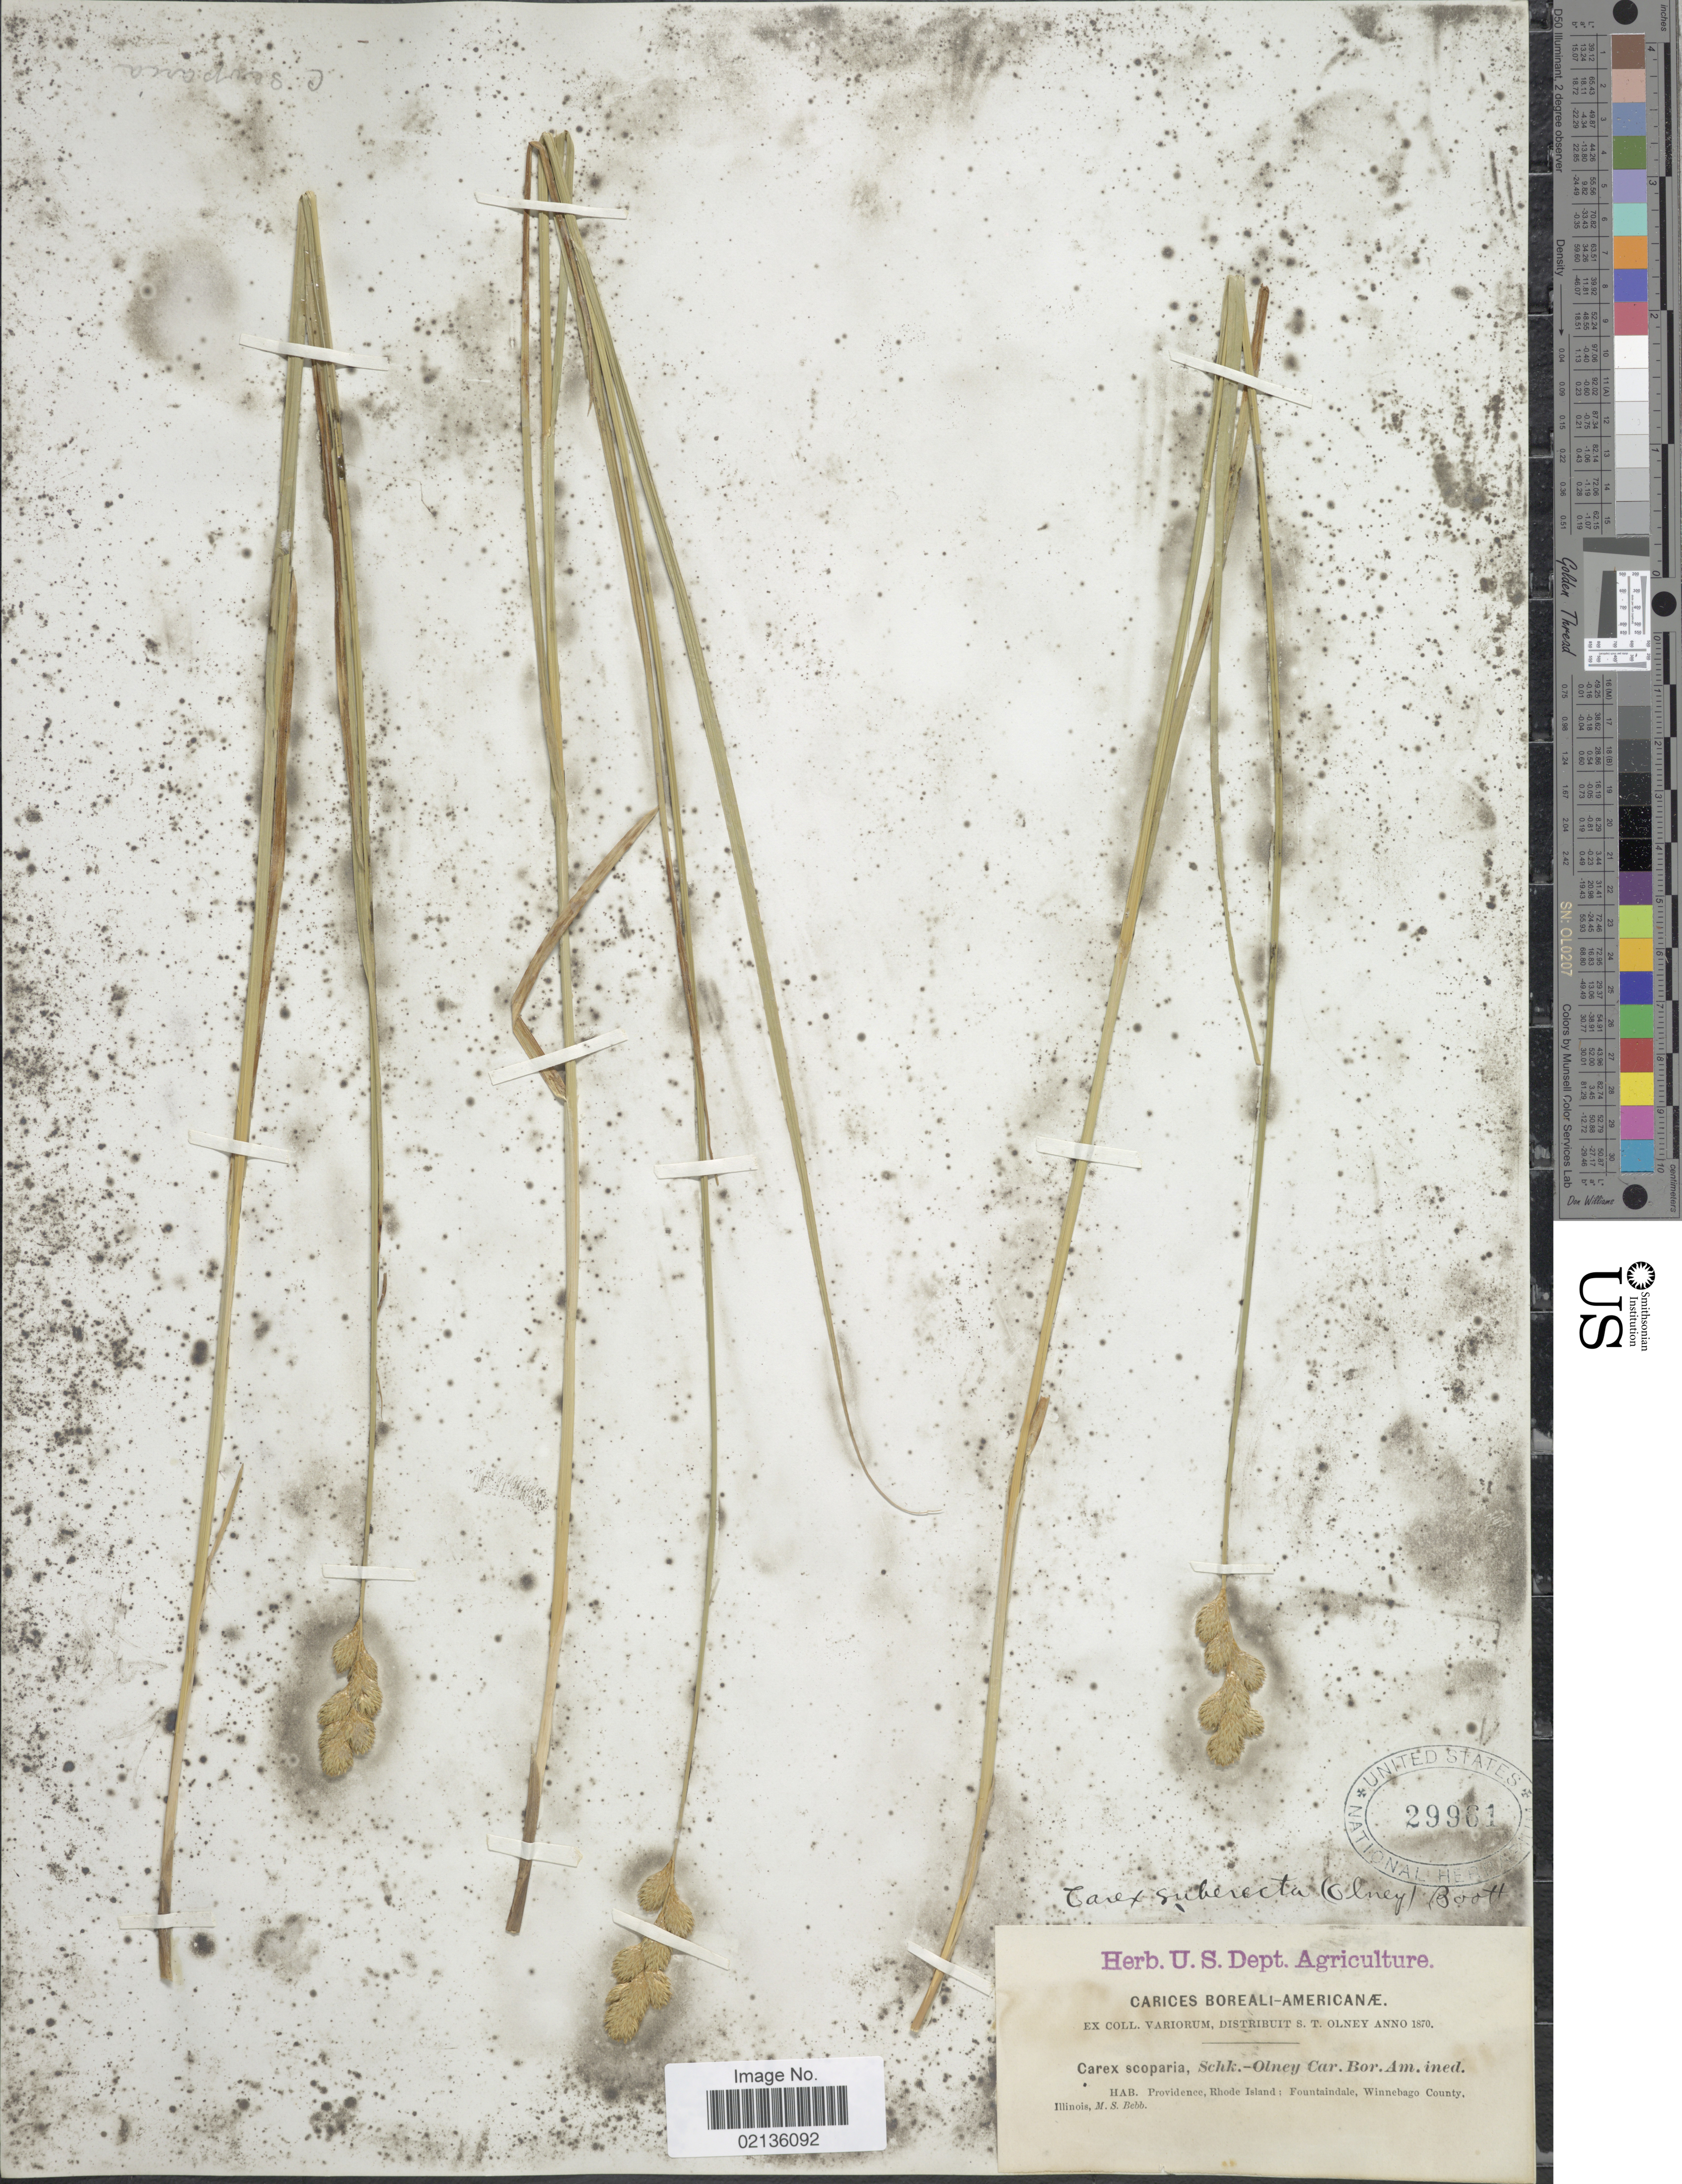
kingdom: Plantae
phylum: Tracheophyta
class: Liliopsida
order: Poales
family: Cyperaceae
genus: Carex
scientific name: Carex suberecta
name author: (Olney) Britton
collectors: M. Bebb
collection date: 1870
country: United States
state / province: Illinois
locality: Providence, Rhode Island: Fountaindale, Winnebago County, Illinois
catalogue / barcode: US 29961